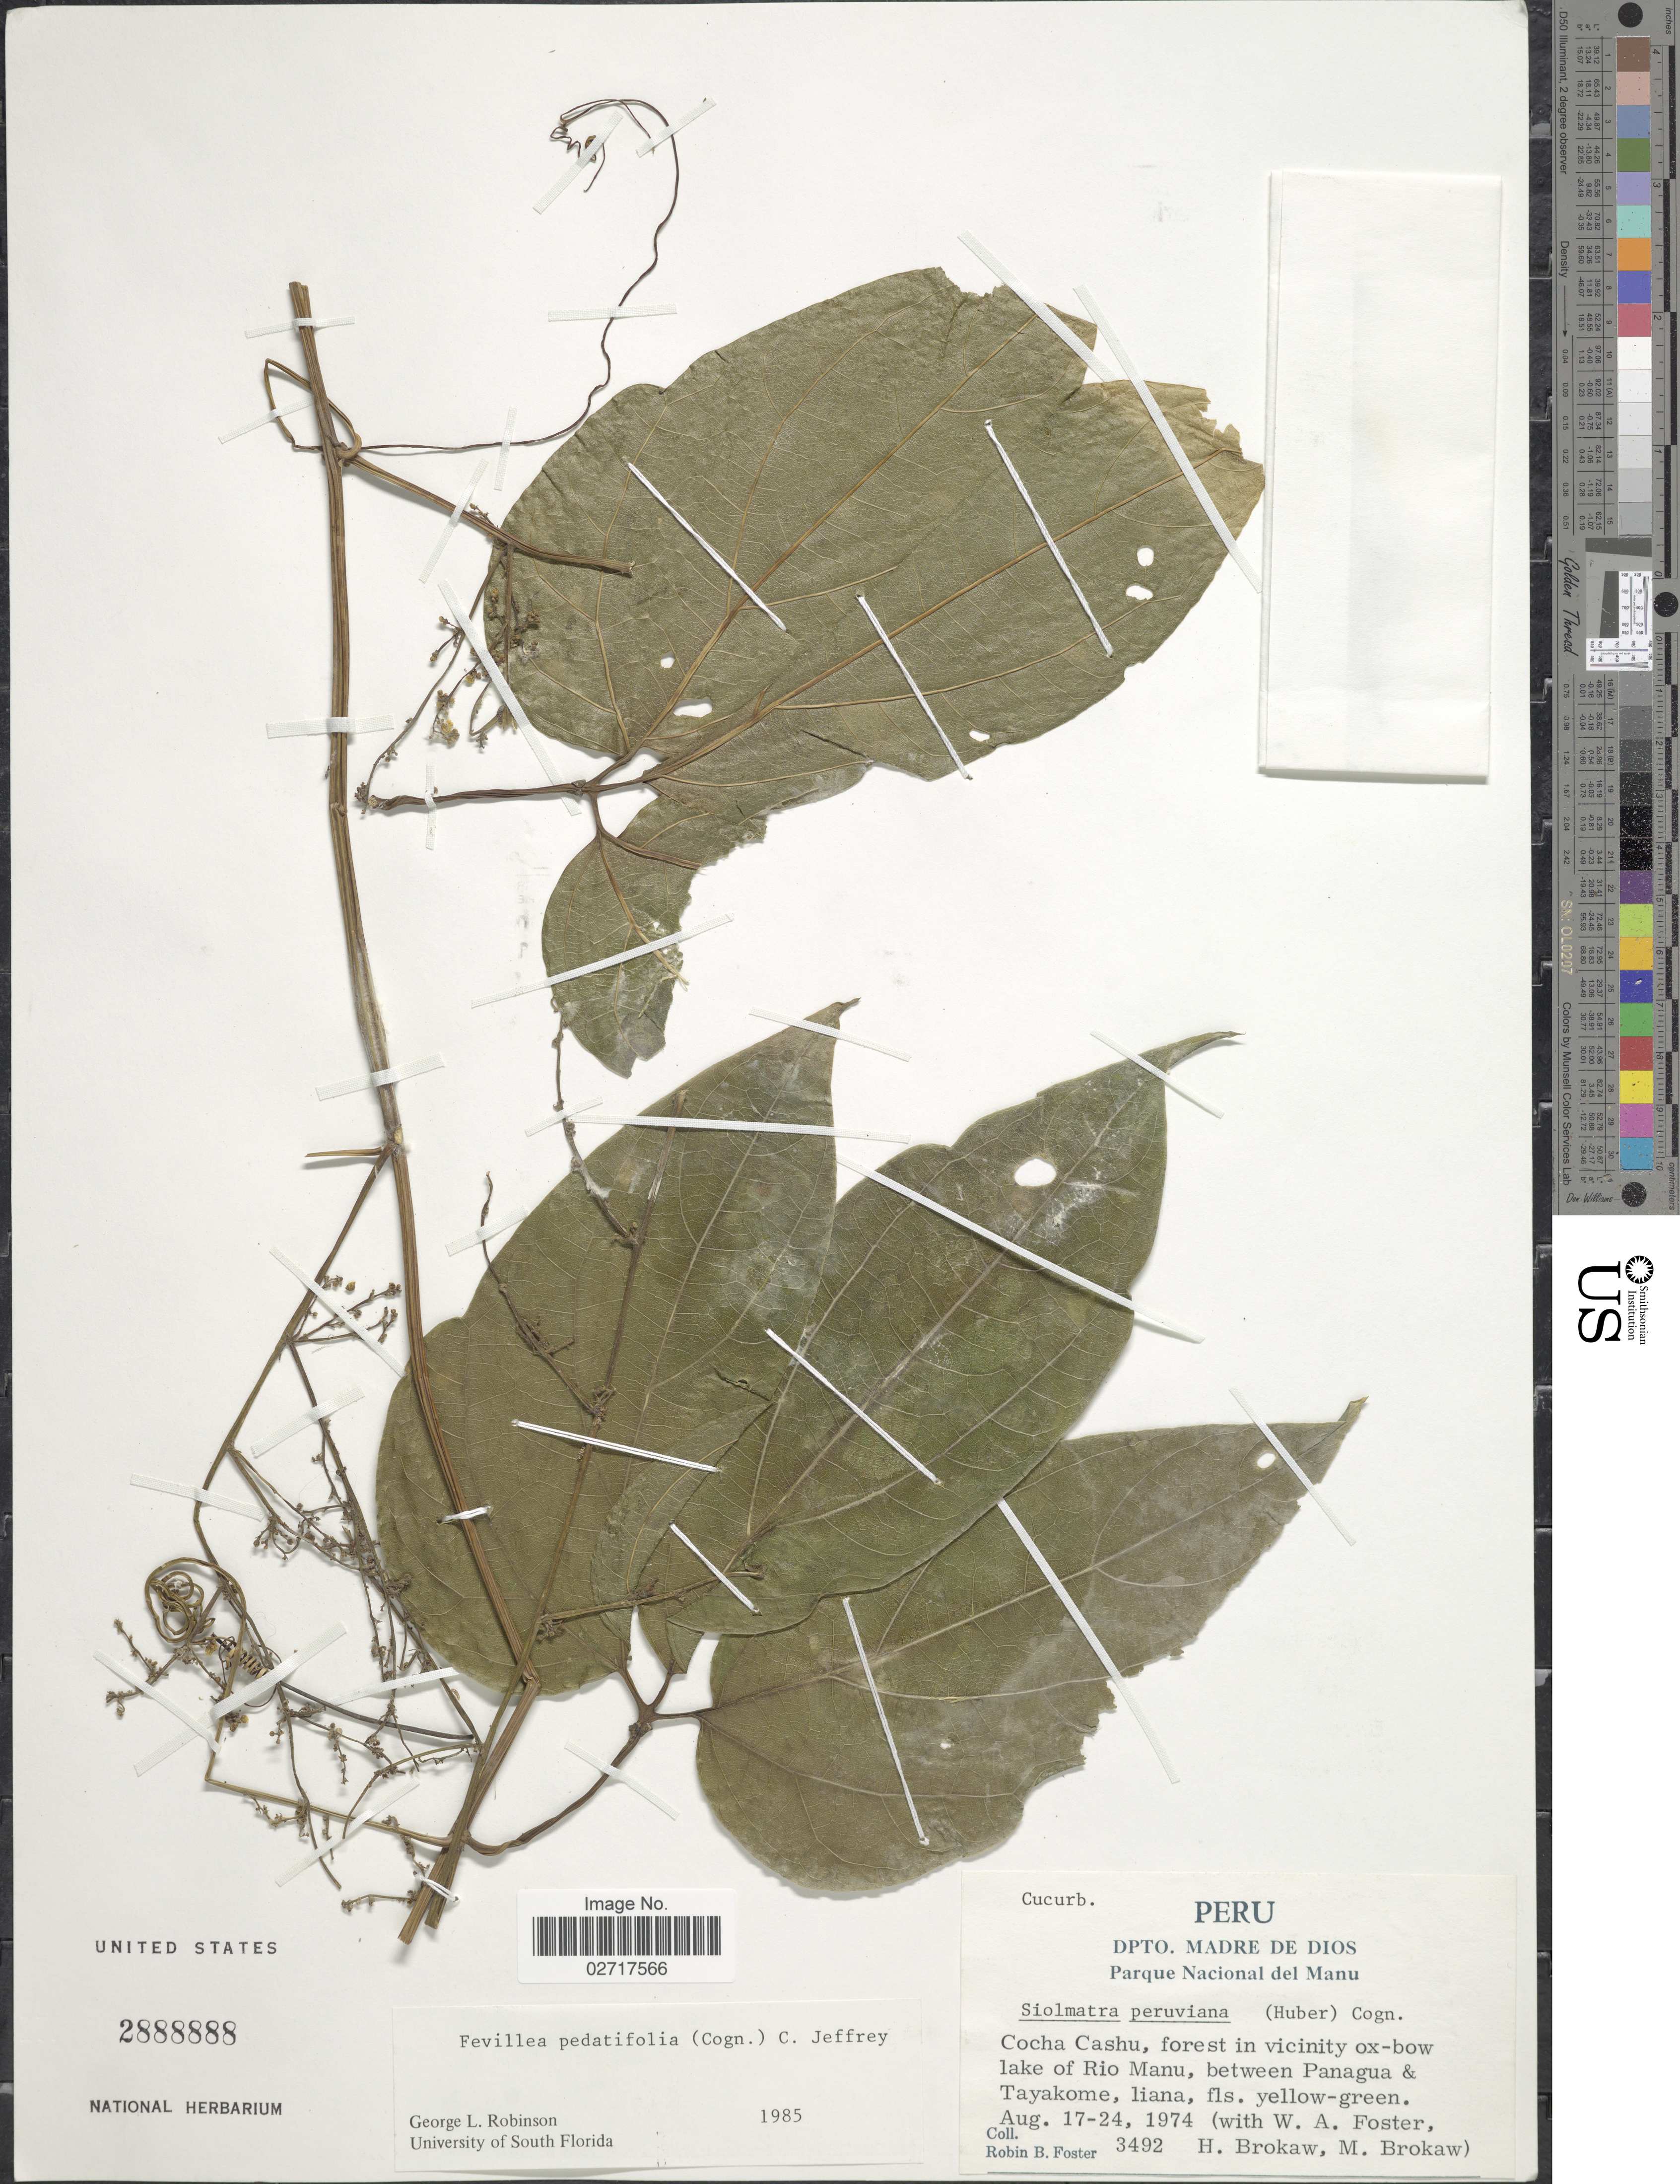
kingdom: Plantae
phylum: Tracheophyta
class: Magnoliopsida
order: Cucurbitales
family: Cucurbitaceae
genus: Fevillea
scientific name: Fevillea pedatifolia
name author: (Cogn.) C. Jeffrey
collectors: R. B. Foster, W. Foster, H. Brokaw & M. Brokaw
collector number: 3492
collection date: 1974-08-17/1974-08-24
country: Peru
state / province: Madre de Dios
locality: Parque Nacional del Manu. Cocha Cashu, forest in vicinity ox-bow lake of Rio Manu, between Panagua & Tayakome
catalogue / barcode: US 2888888